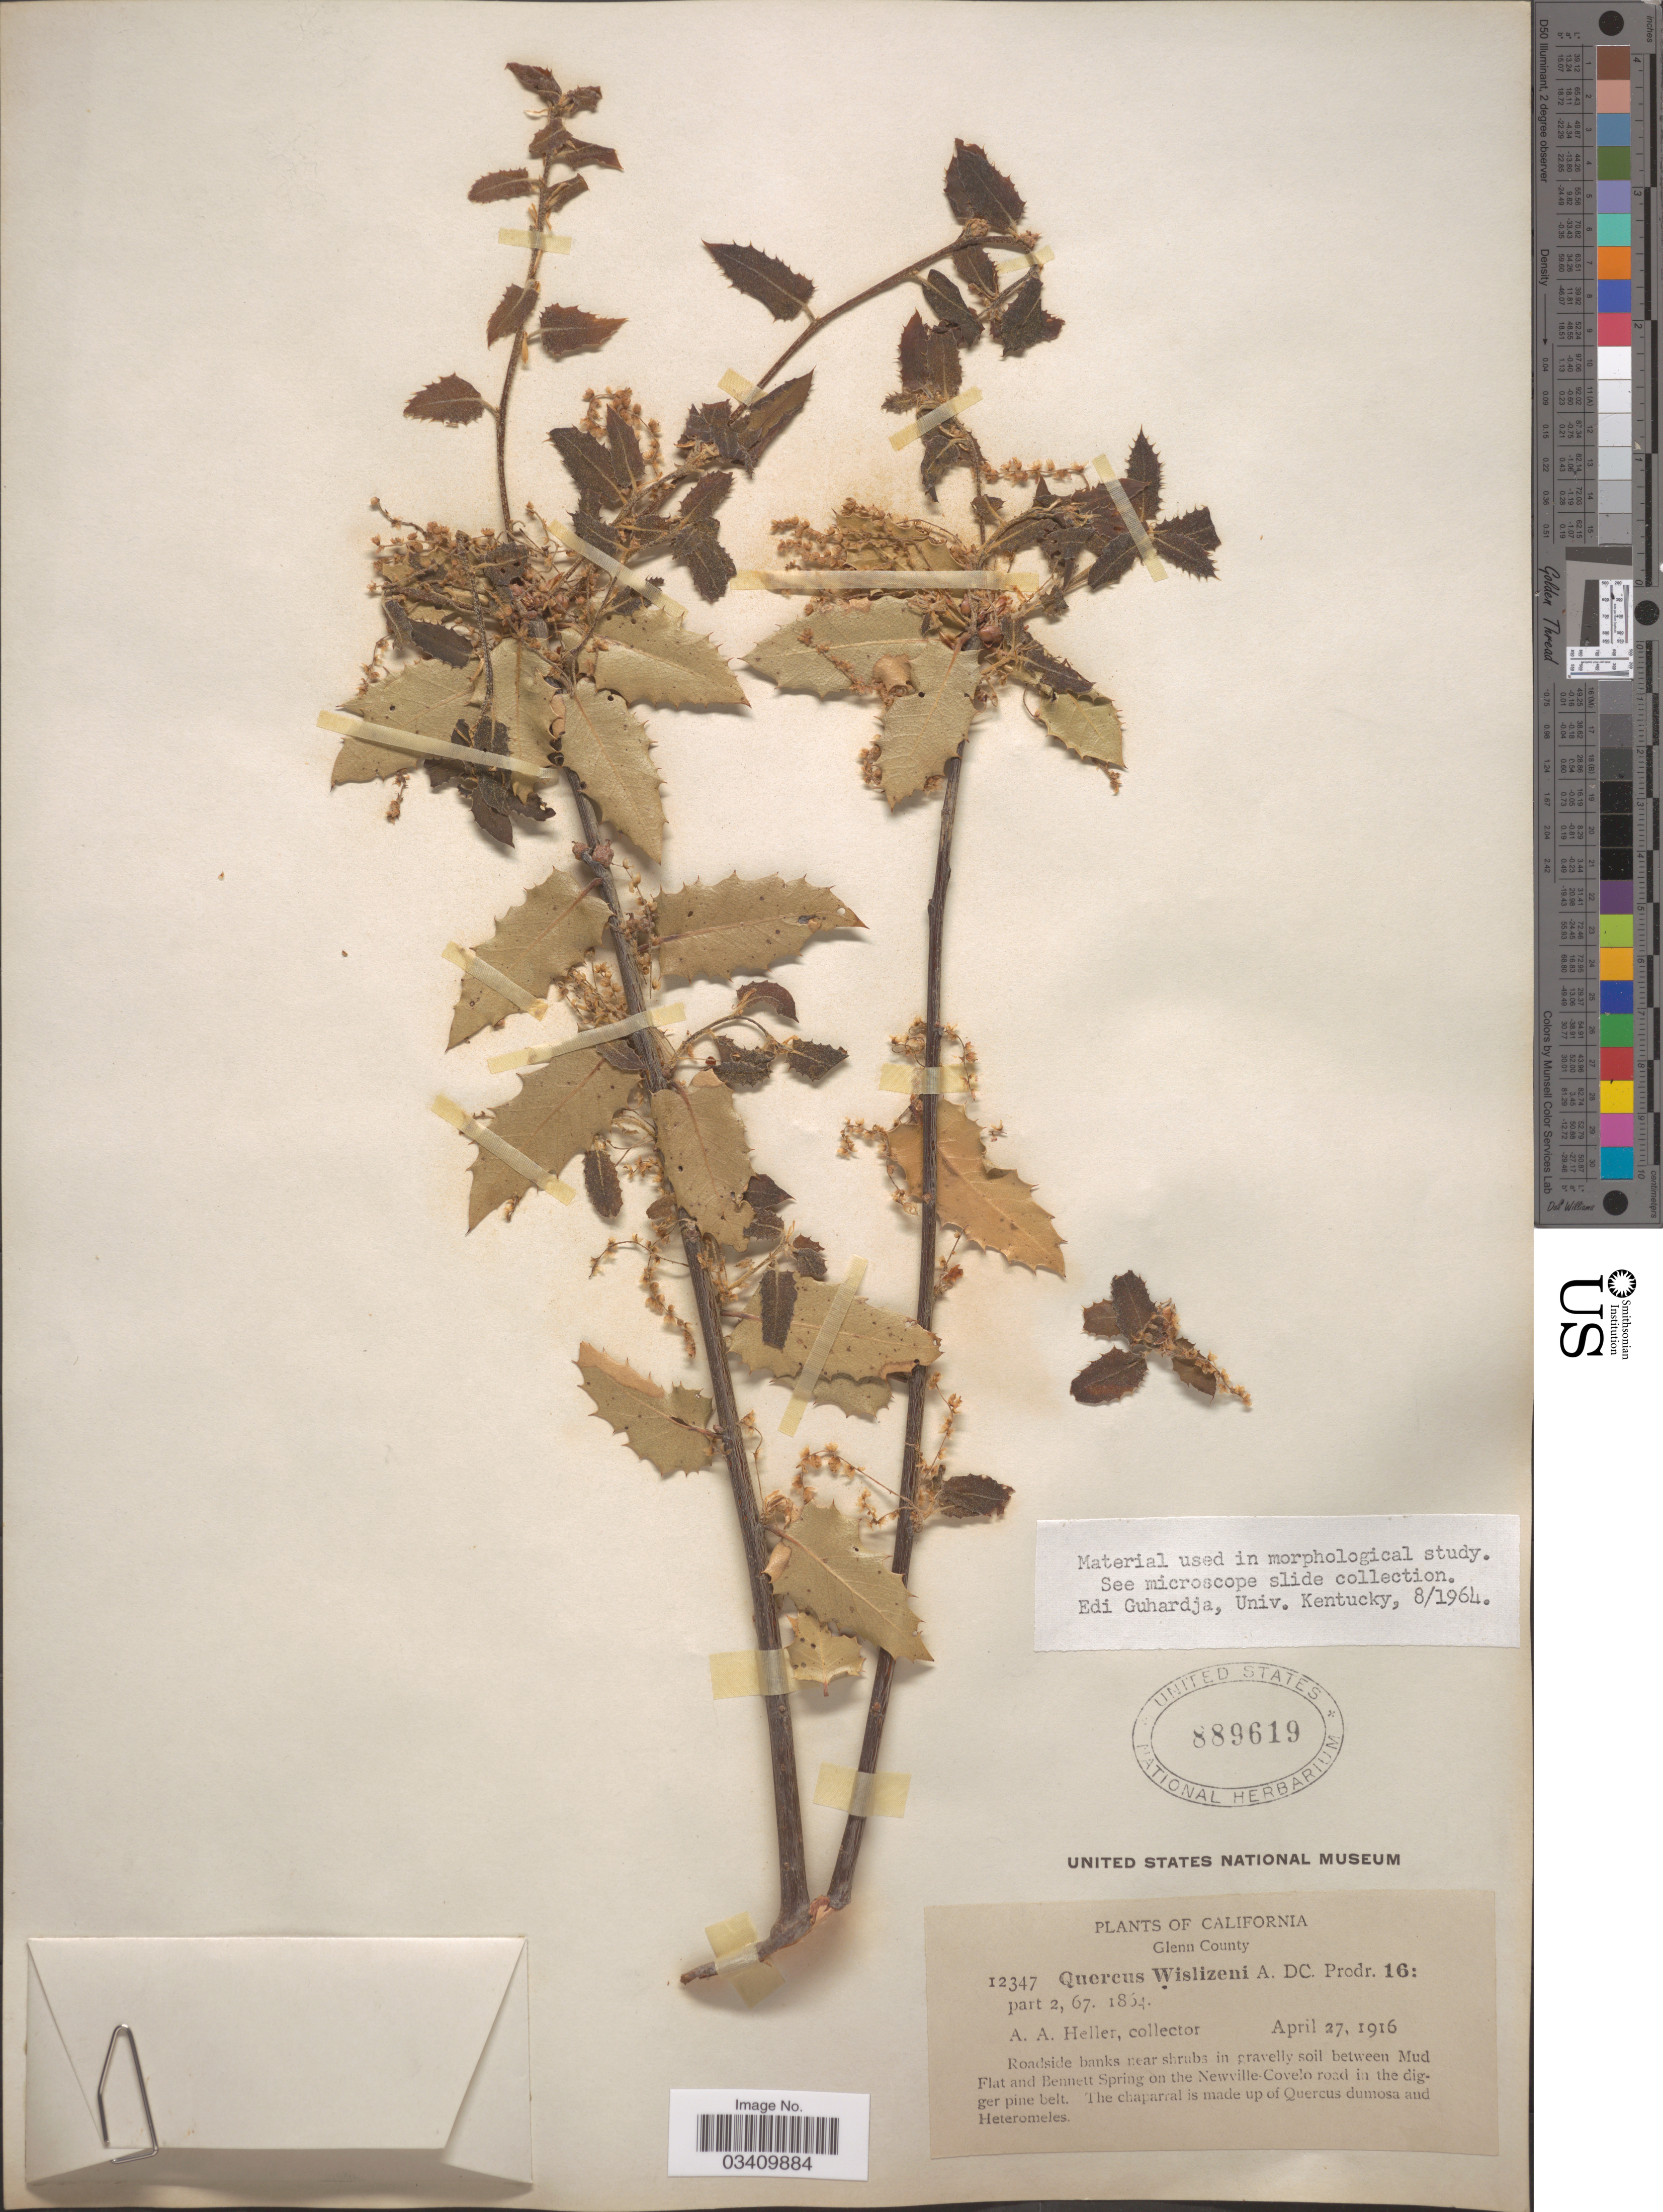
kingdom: Plantae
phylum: Tracheophyta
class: Magnoliopsida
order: Fagales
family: Fagaceae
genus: Quercus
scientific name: Quercus wislizeni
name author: A. DC.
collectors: A. A. Heller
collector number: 12347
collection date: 1916-04-27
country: United States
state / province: California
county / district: Glenn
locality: Glenn County. Roadside banks near shrubs in gravelly soil between Mud Flat and Bennett Spring on the Newville-Covelo road in the digger pine belt.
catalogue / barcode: US 889619